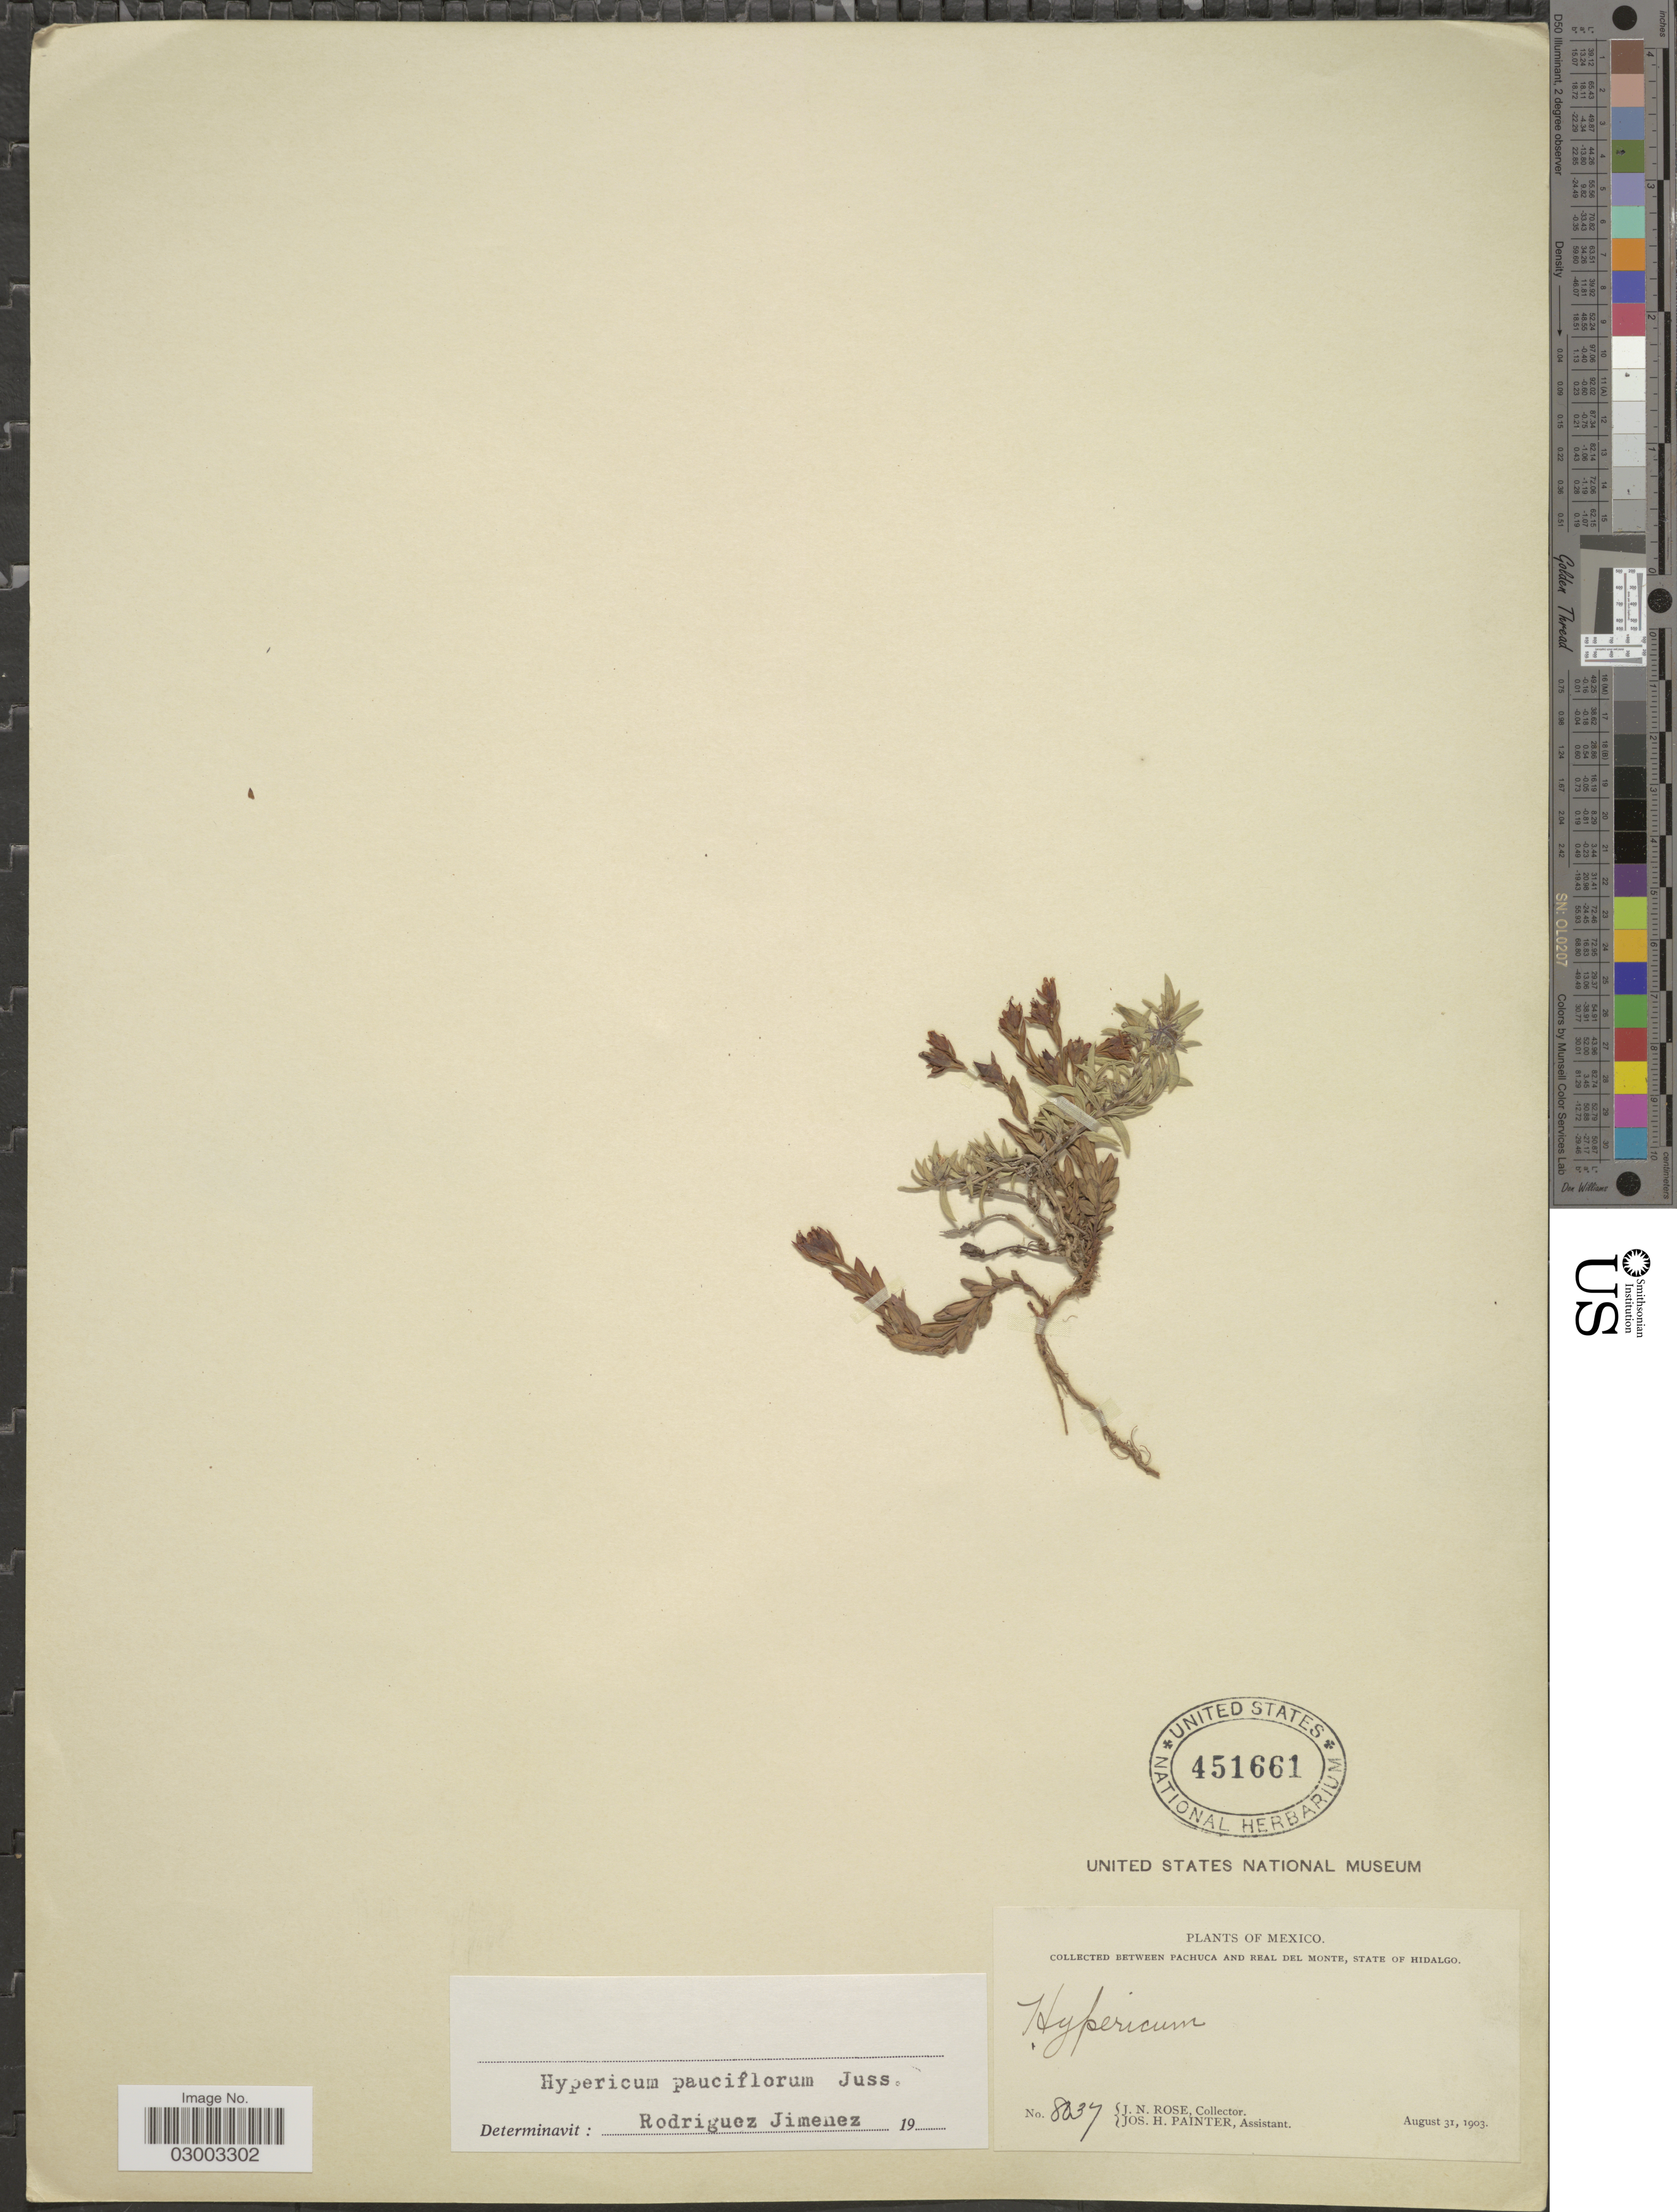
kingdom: Plantae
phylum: Tracheophyta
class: Magnoliopsida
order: Malpighiales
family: Hypericaceae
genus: Hypericum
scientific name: Hypericum pauciflorum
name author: Kunth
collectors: J. N. Rose & J. H. Painter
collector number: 8037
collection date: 1903-08-31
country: Mexico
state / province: Hidalgo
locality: Between Pachuca and Real del Monte, State of Hidalgo.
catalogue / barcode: US 451661